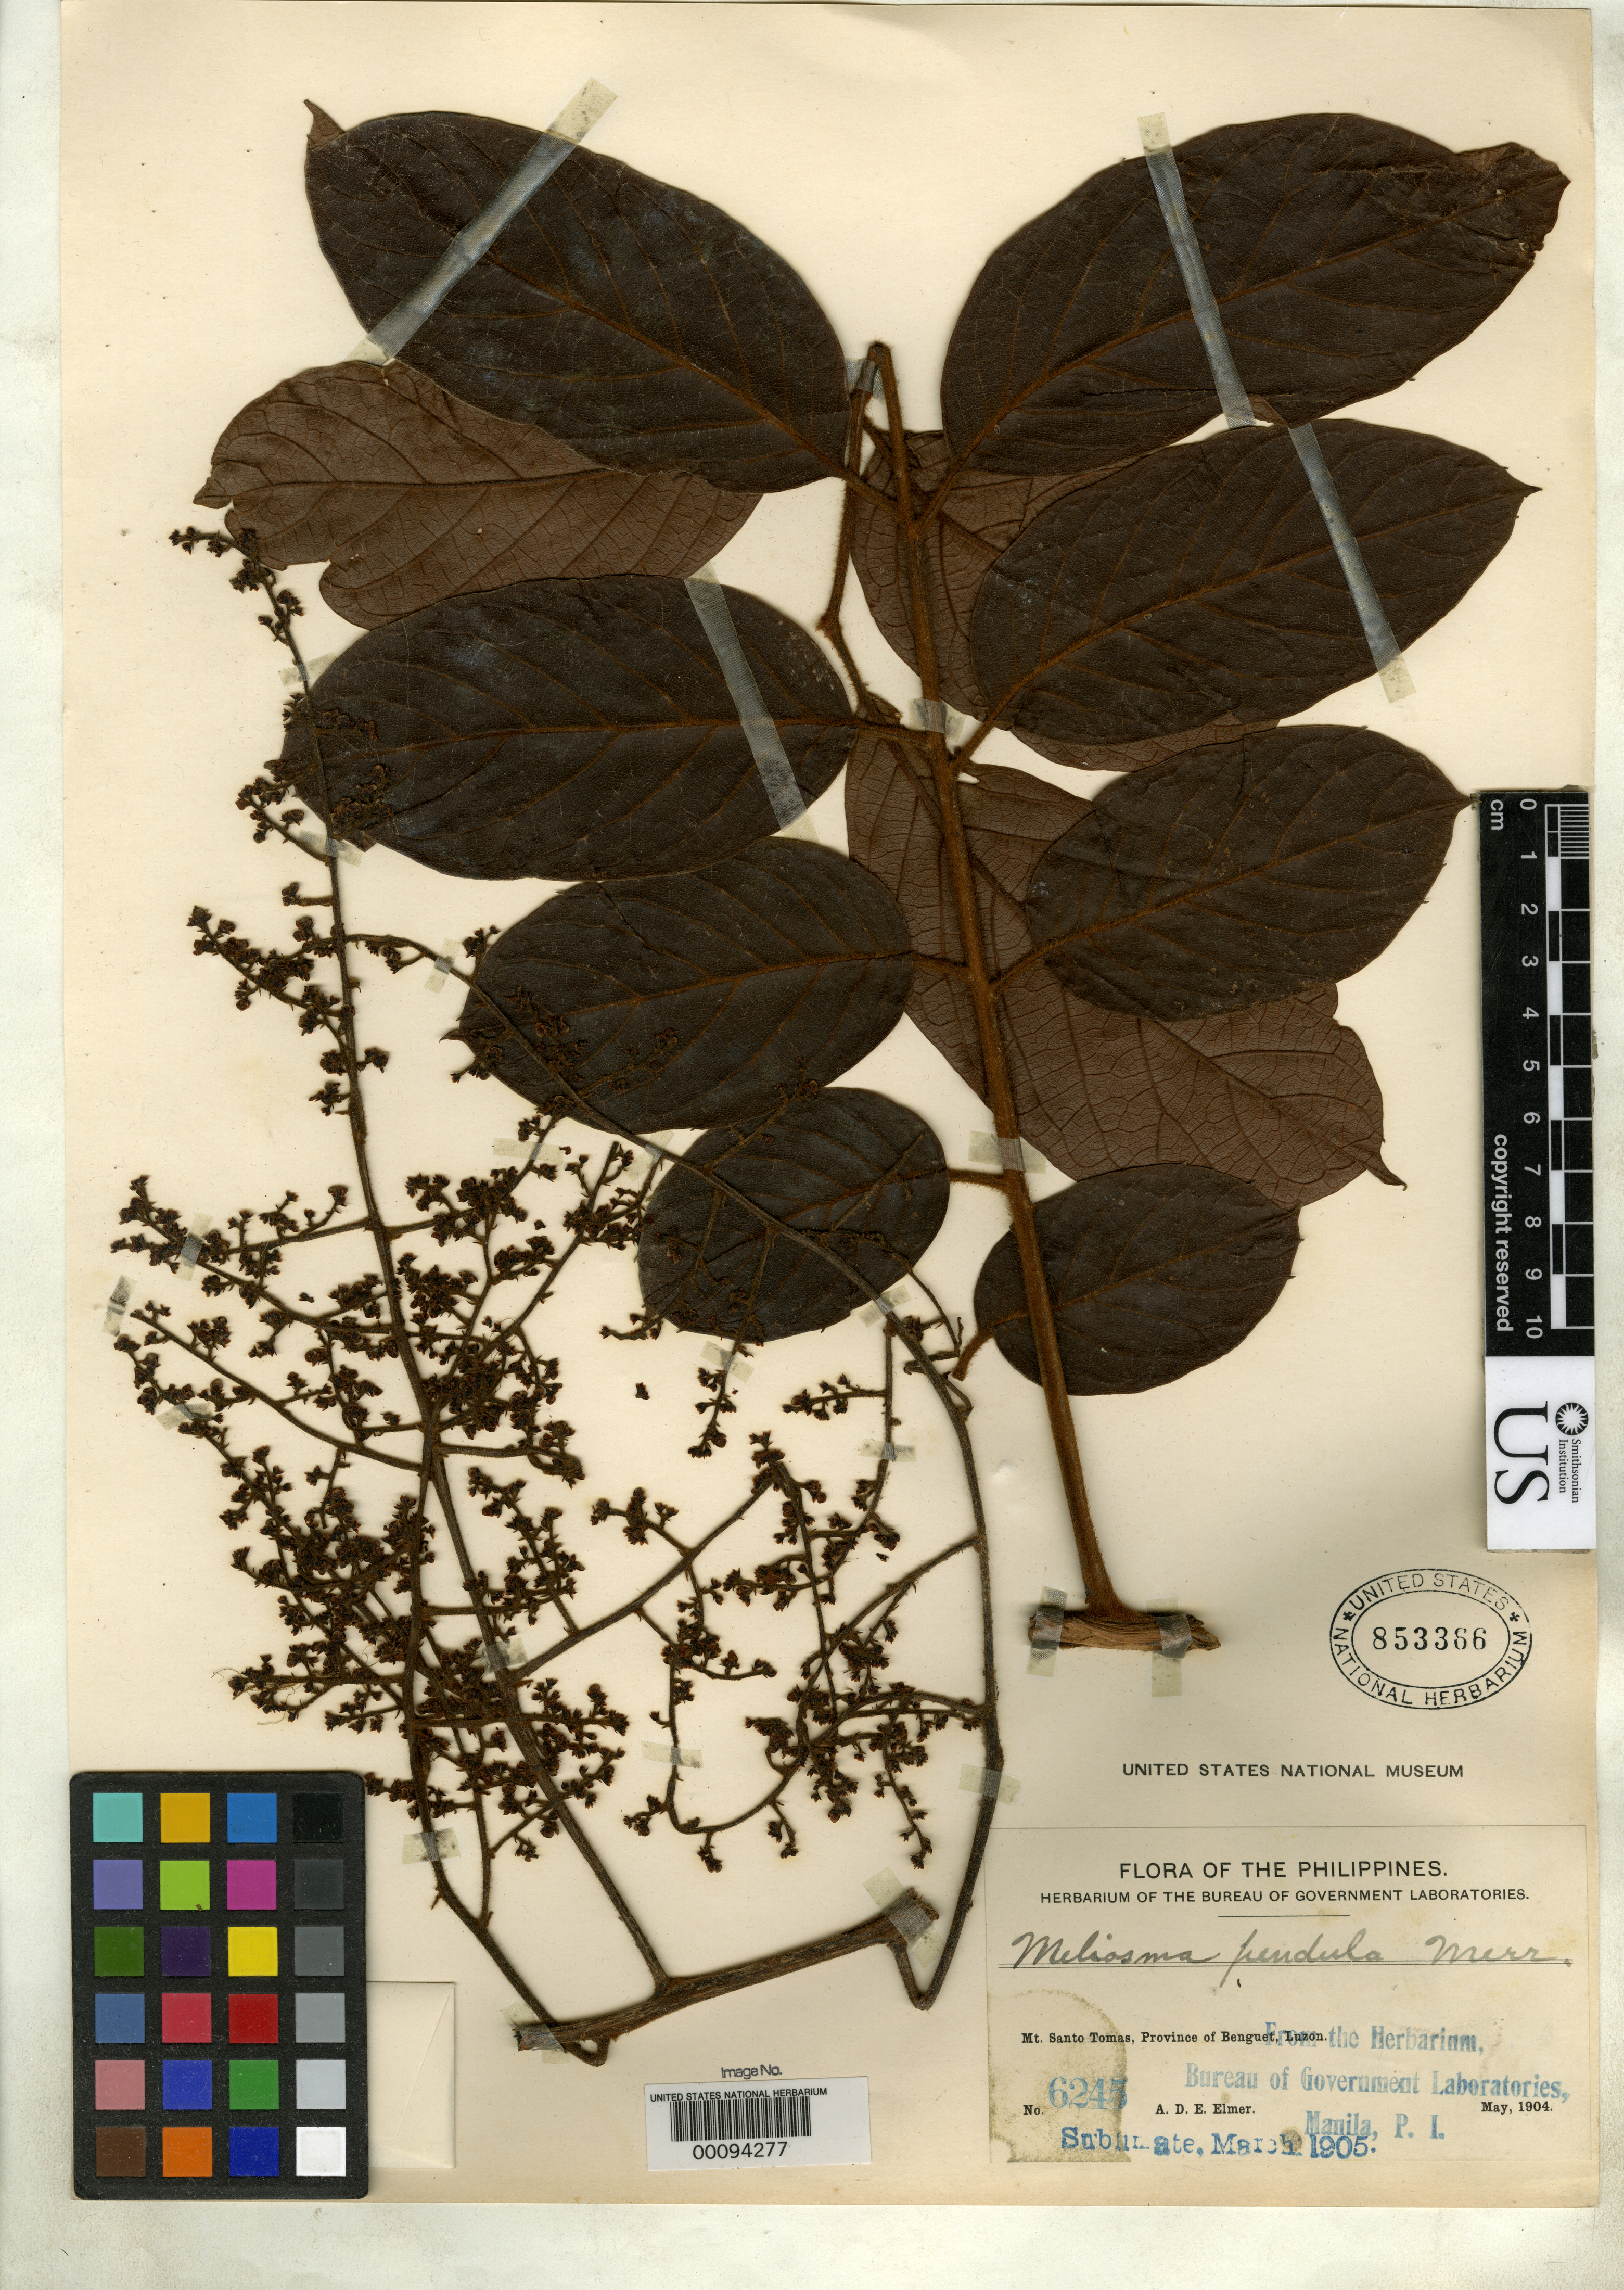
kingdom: Plantae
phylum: Tracheophyta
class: Magnoliopsida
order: Proteales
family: Sabiaceae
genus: Meliosma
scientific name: Meliosma pendula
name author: Merr.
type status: Isotype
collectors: A. D. E. Elmer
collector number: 6245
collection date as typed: May 1904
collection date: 1904-05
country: Philippines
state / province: Cordillera (Administrative Region)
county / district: Benguet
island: Luzon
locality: Mt. Santo Tomas.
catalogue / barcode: US 853366